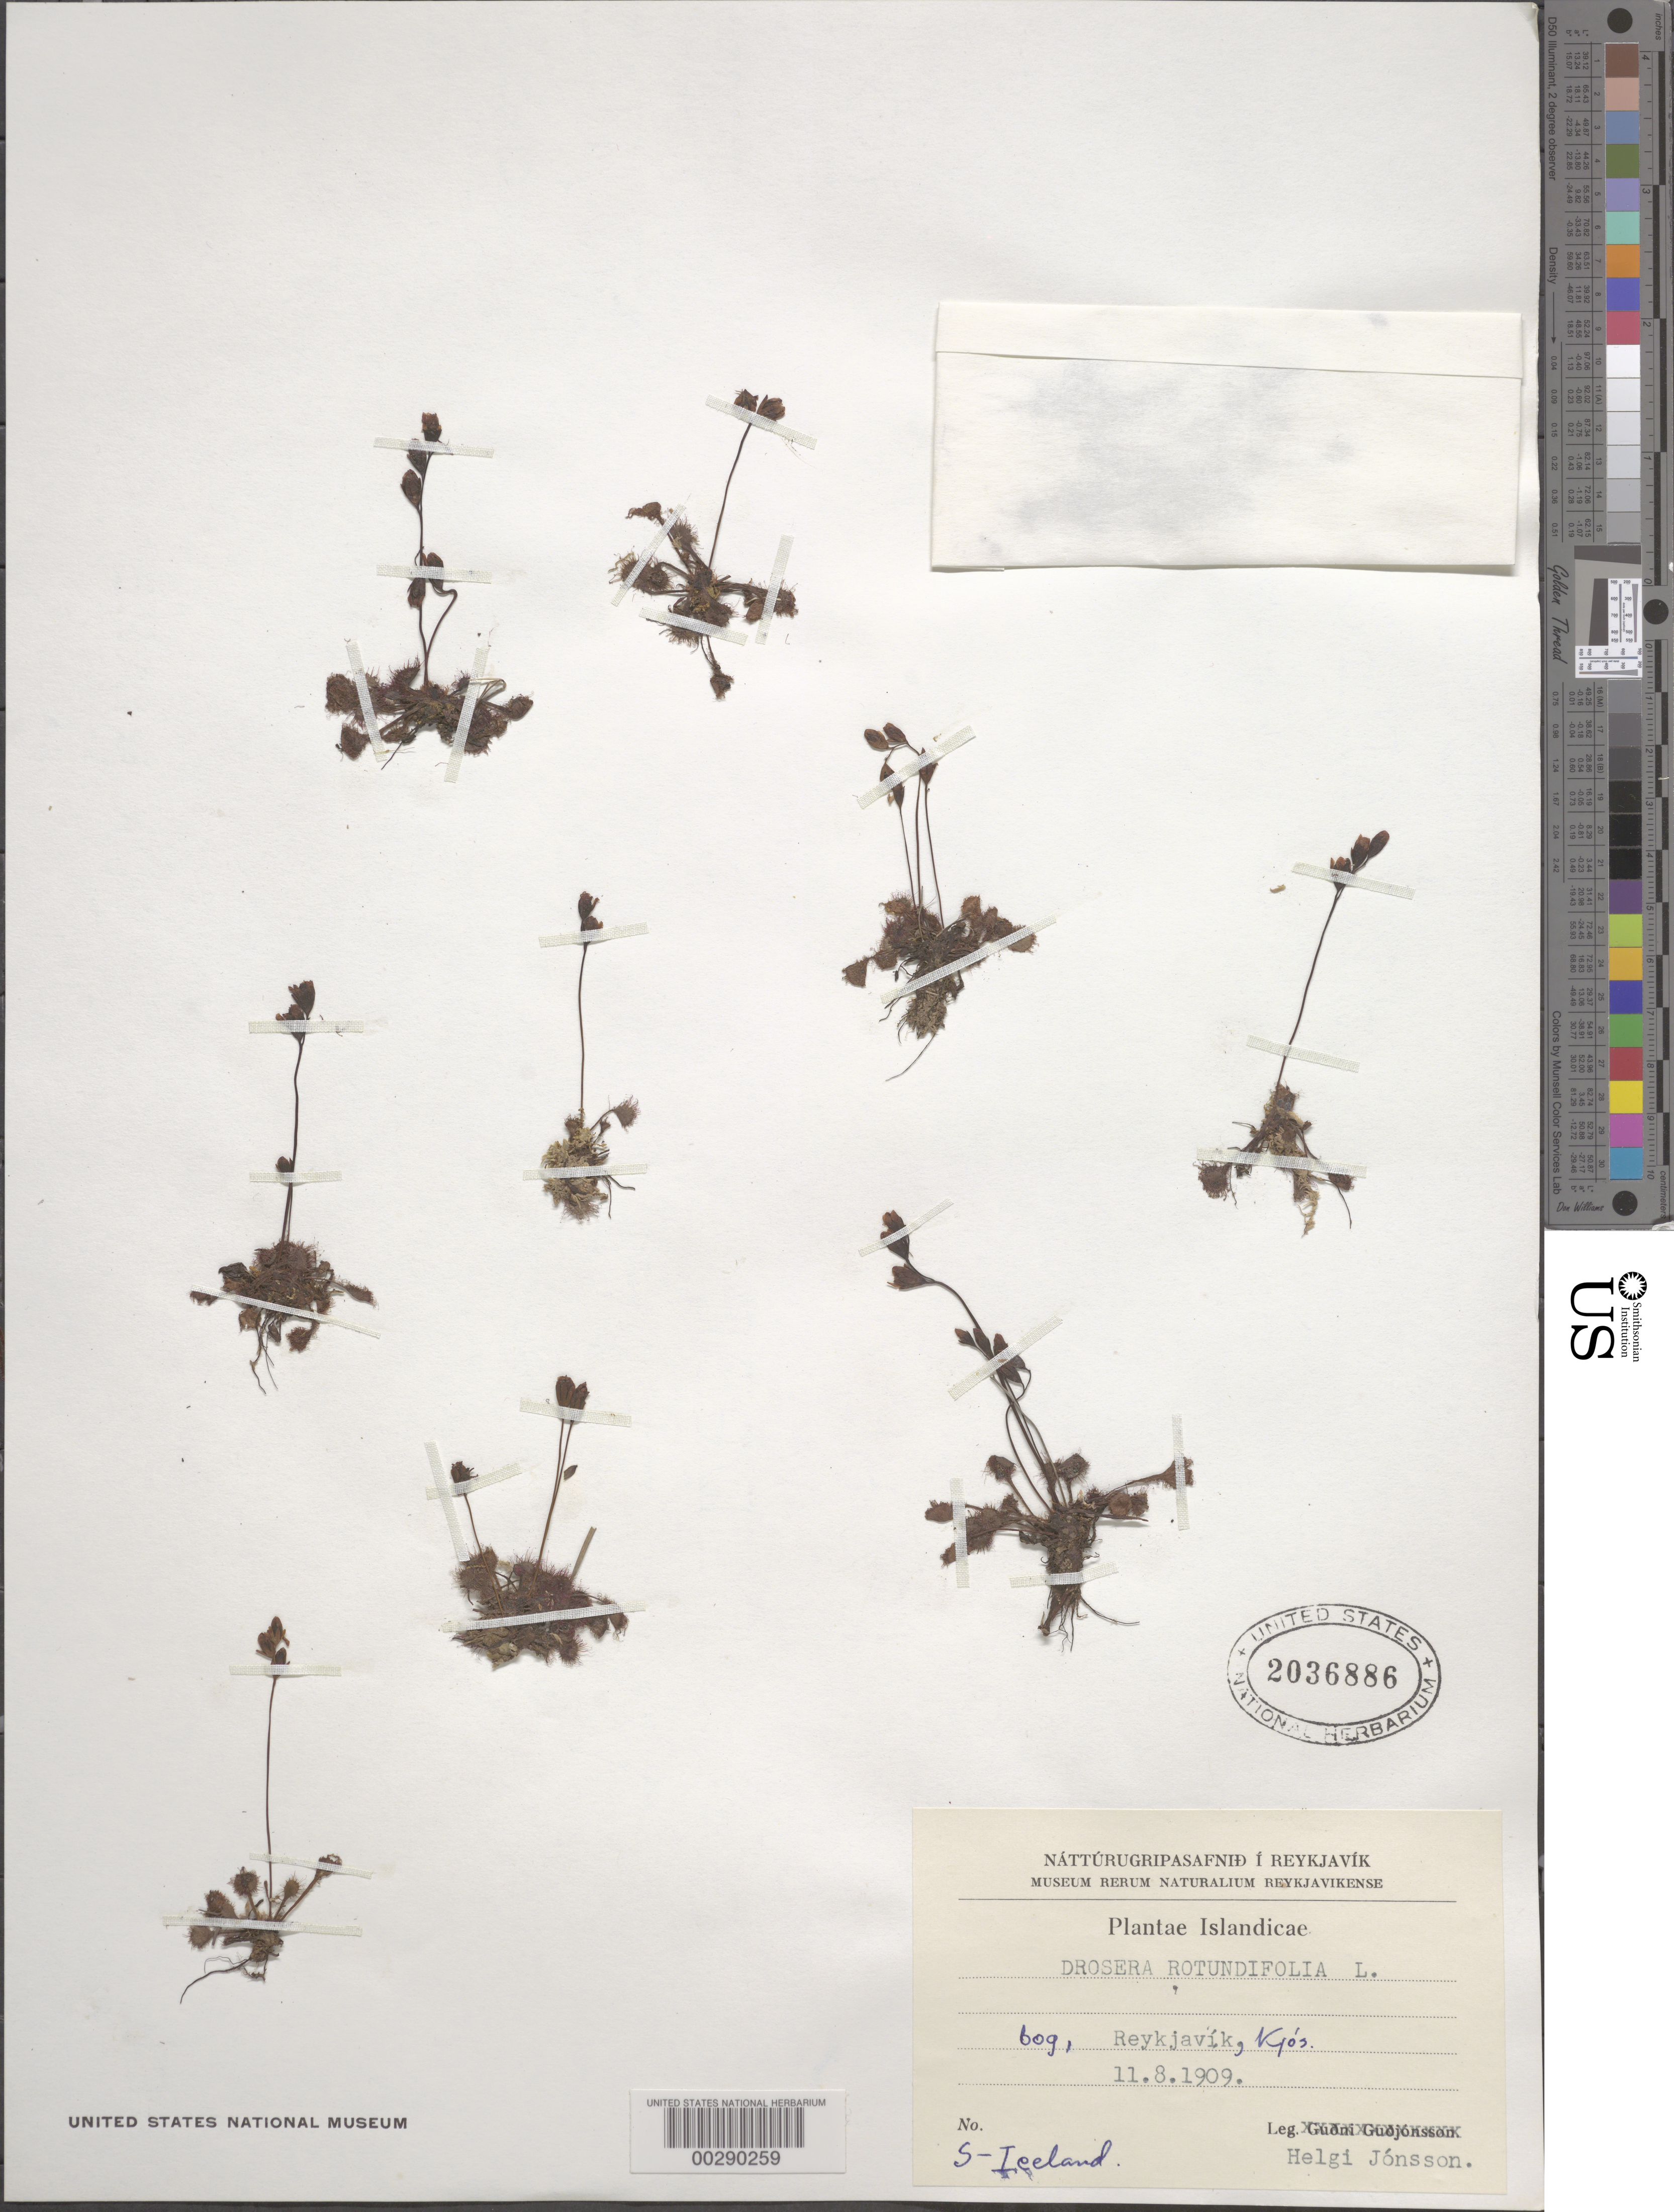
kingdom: Plantae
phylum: Tracheophyta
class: Magnoliopsida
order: Caryophyllales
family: Droseraceae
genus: Drosera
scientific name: Drosera rotundifolia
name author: L.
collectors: H. Jonsson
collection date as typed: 11 Aug 1909 or 08 Nov 1909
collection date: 1909-08-11 or 1909-11-08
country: Iceland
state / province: Capital Region (?)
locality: S iceland, reykjavik, kjos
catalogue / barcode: US 2036886